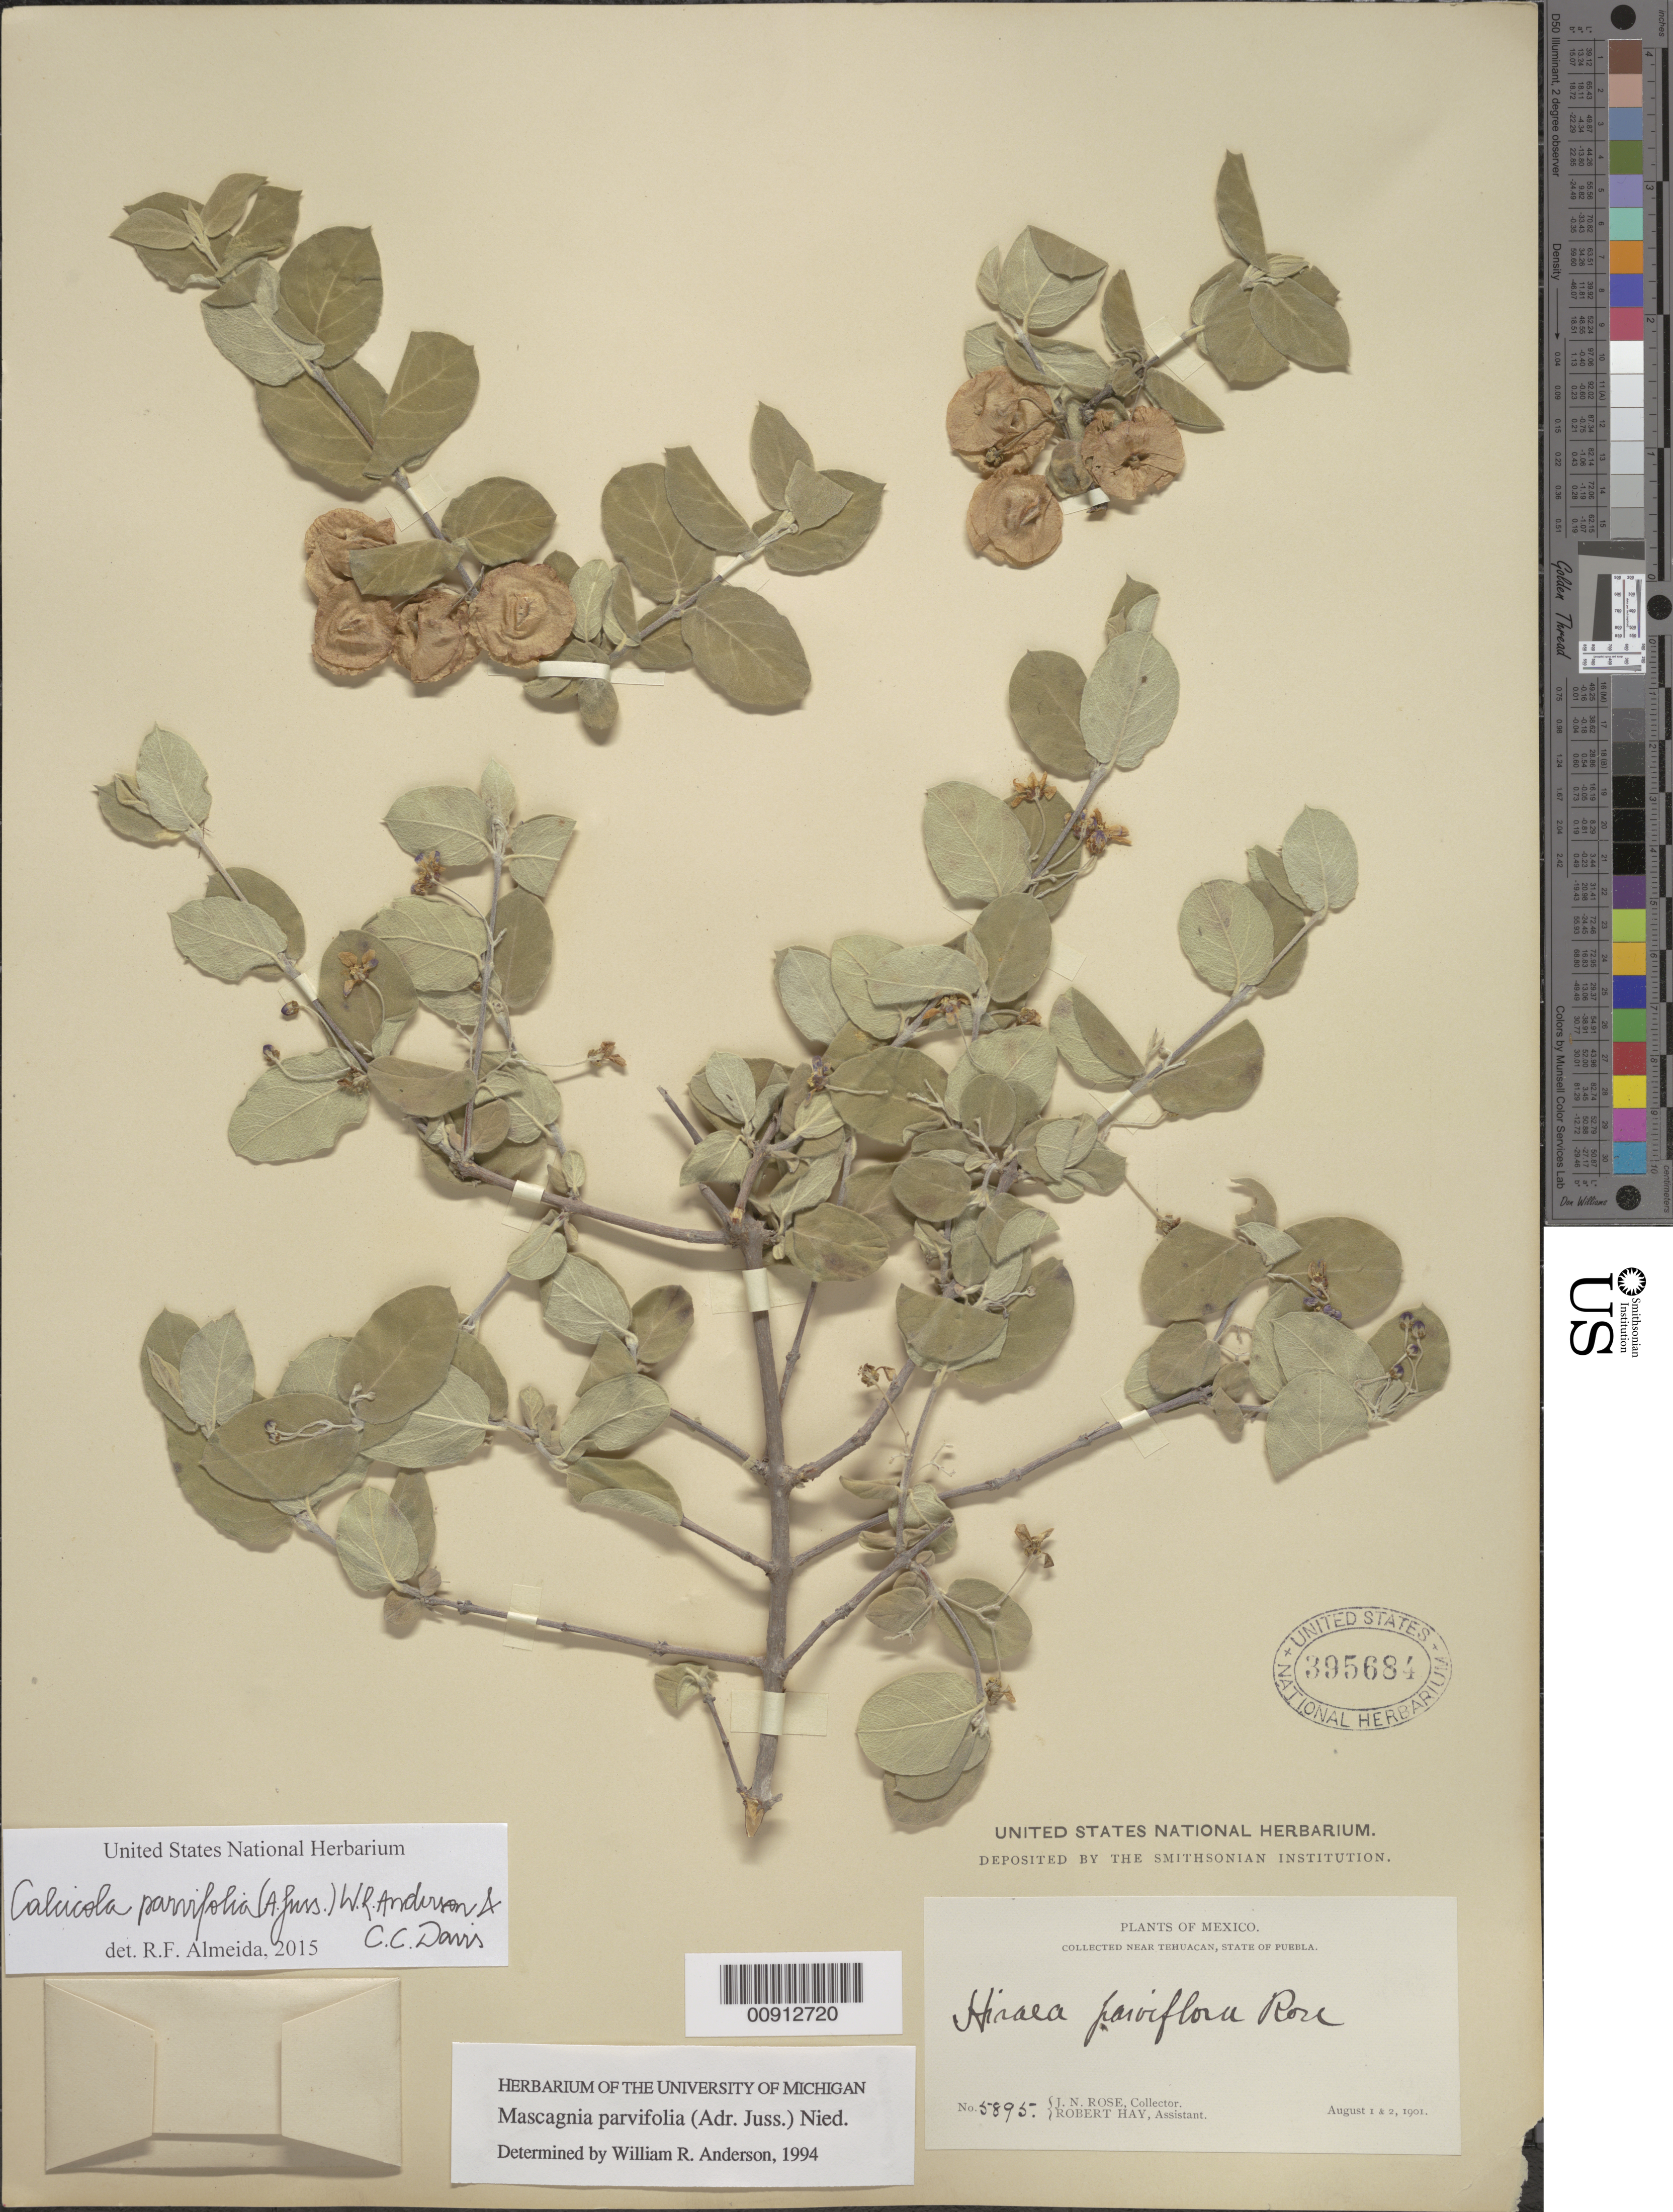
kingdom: Plantae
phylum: Tracheophyta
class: Magnoliopsida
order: Malpighiales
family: Malpighiaceae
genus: Calcicola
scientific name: Calcicola parvifolia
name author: (A. Juss.) W.R. Anderson & C. Davis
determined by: De Almeida, R. F., (HUEFS), Universidade Estadual de Feira de Santana (BRAZIL)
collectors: J. N. Rose & R. Hay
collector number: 5895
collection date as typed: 01 Aug 1901 to 02 Aug 1901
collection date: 1901-08-01/1901-08-02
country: Mexico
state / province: Puebla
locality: Near tehuacan, State of Puebla.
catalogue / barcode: US 395684